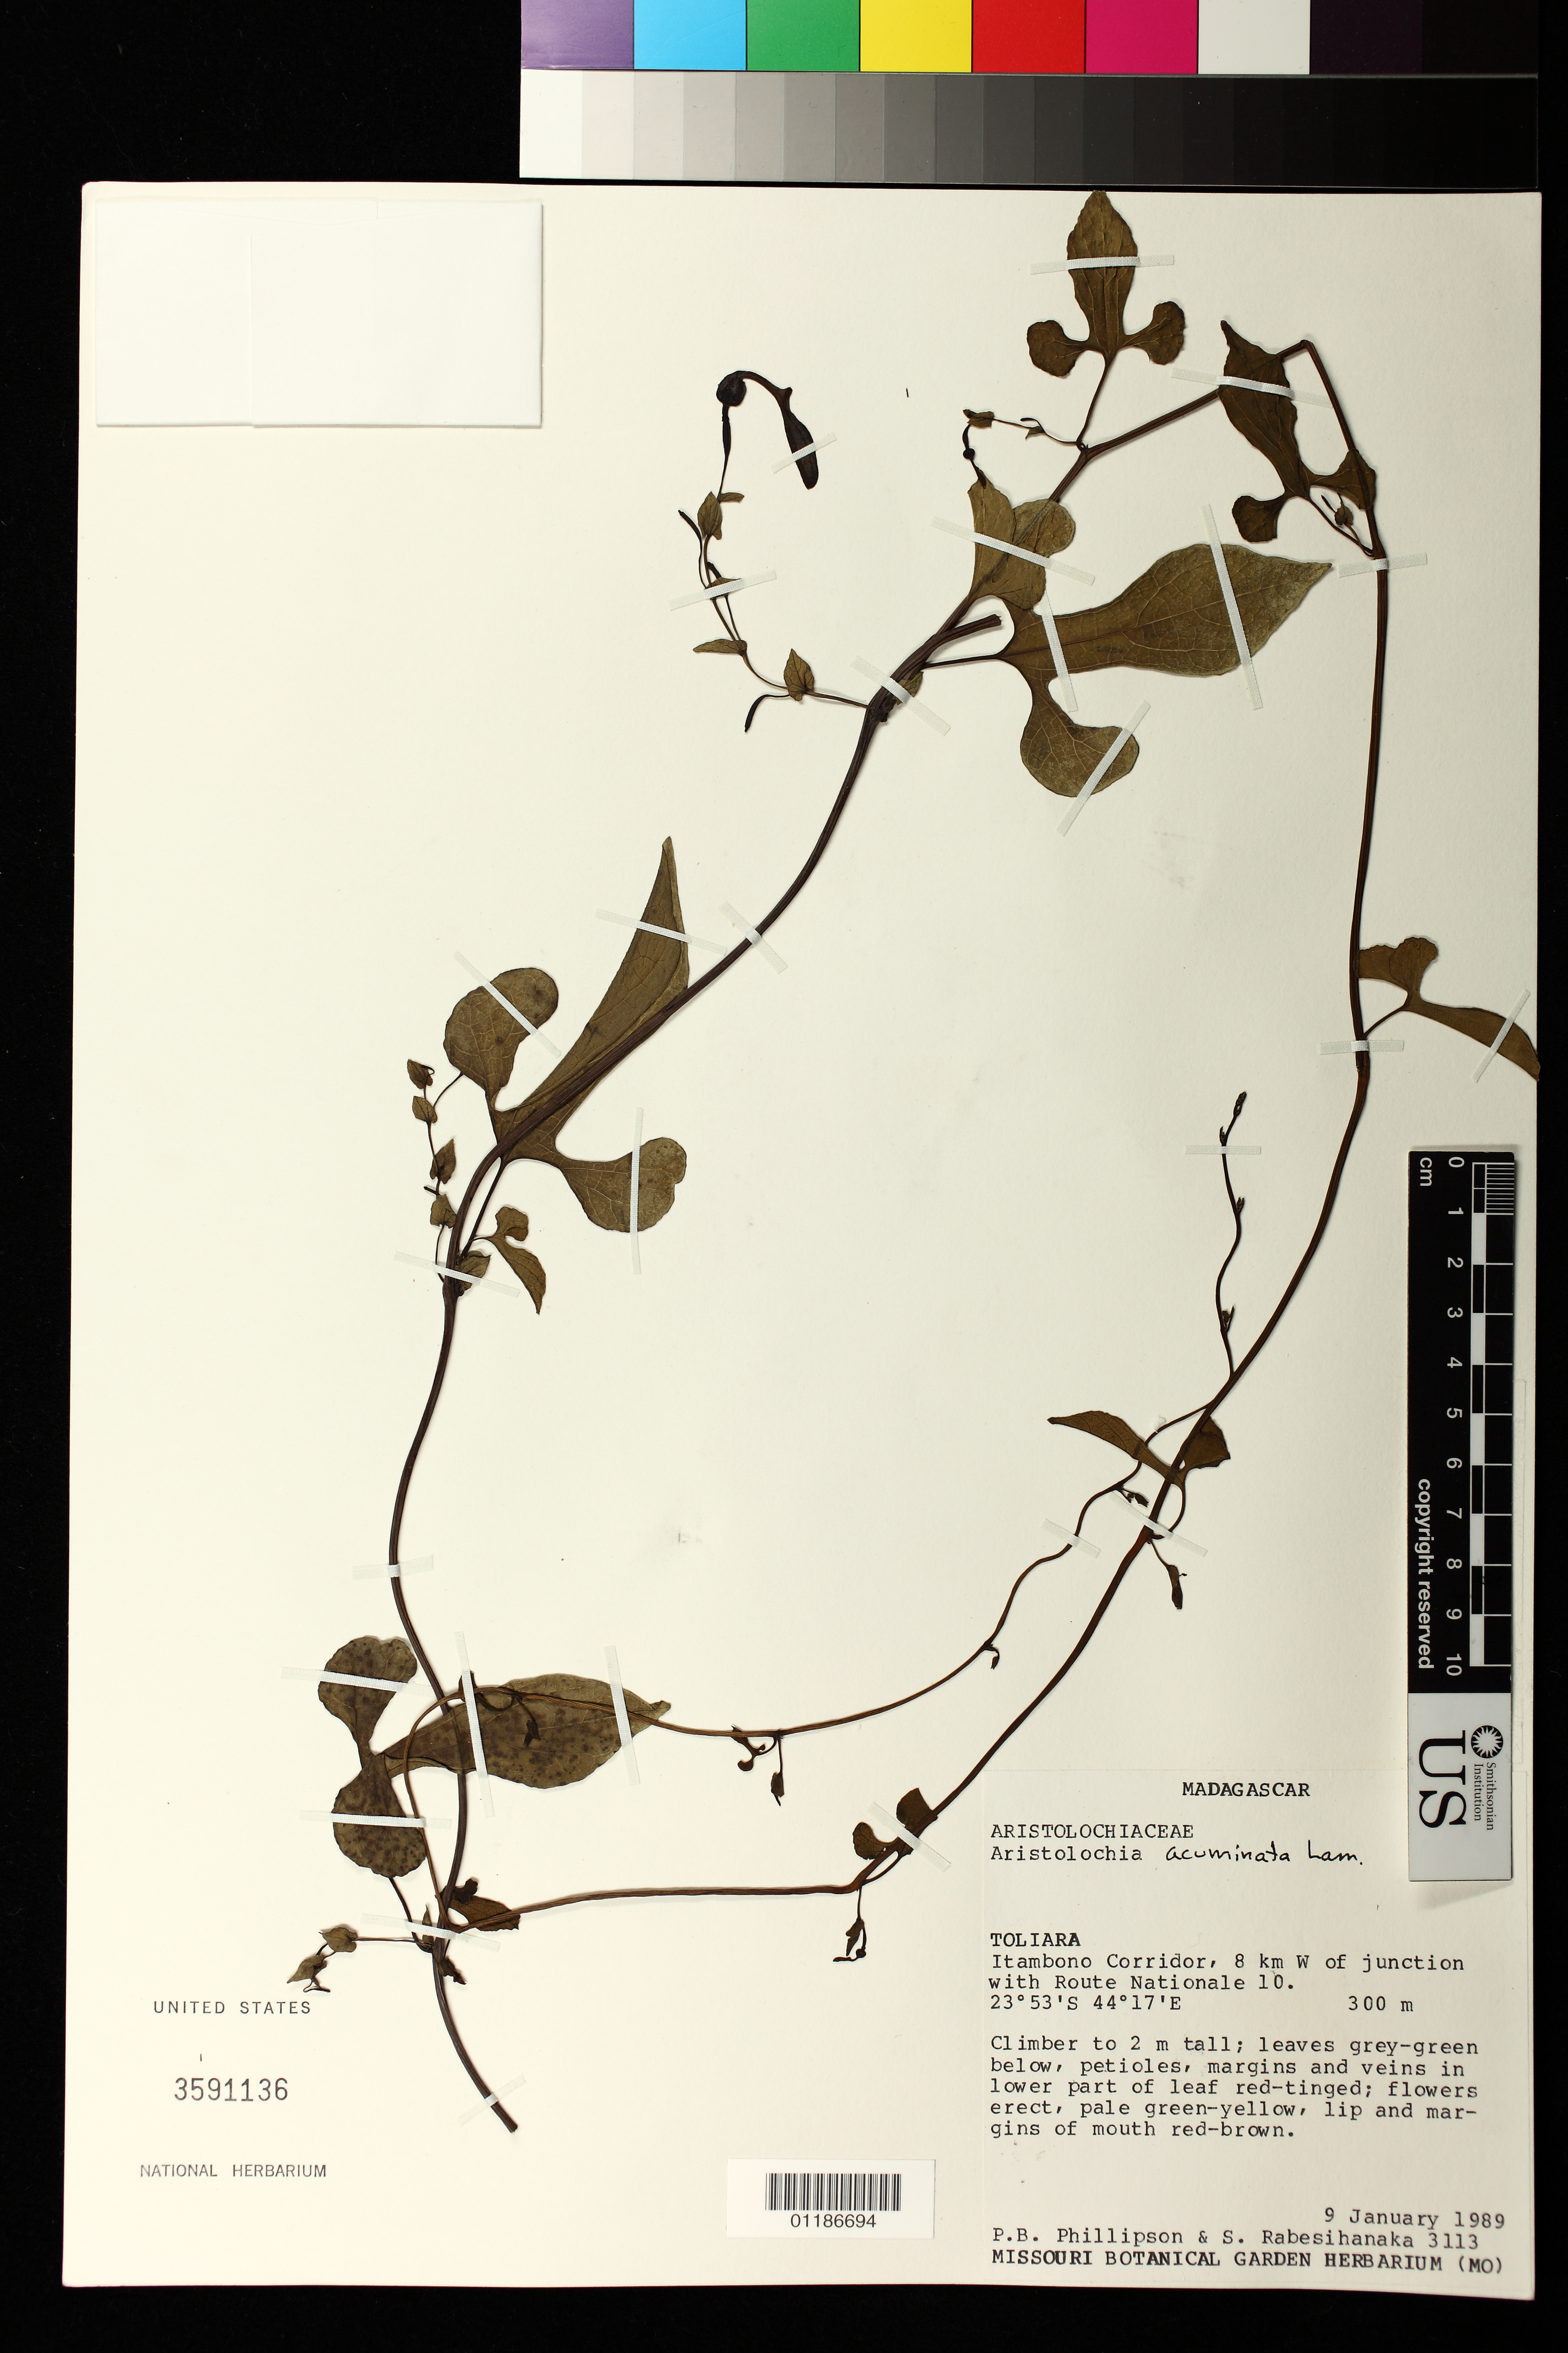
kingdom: Plantae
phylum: Tracheophyta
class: Magnoliopsida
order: Piperales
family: Aristolochiaceae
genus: Aristolochia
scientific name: Aristolochia acuminata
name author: Lam.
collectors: P. B. Phillipson & S. Rabesihanaka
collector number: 3113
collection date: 1989-01-09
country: Madagascar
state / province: Atsimo-Andrefana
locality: Toliara: Itambono Corridor, 8 km W of junction with Route Nationale 10.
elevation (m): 300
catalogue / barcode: US 3591136